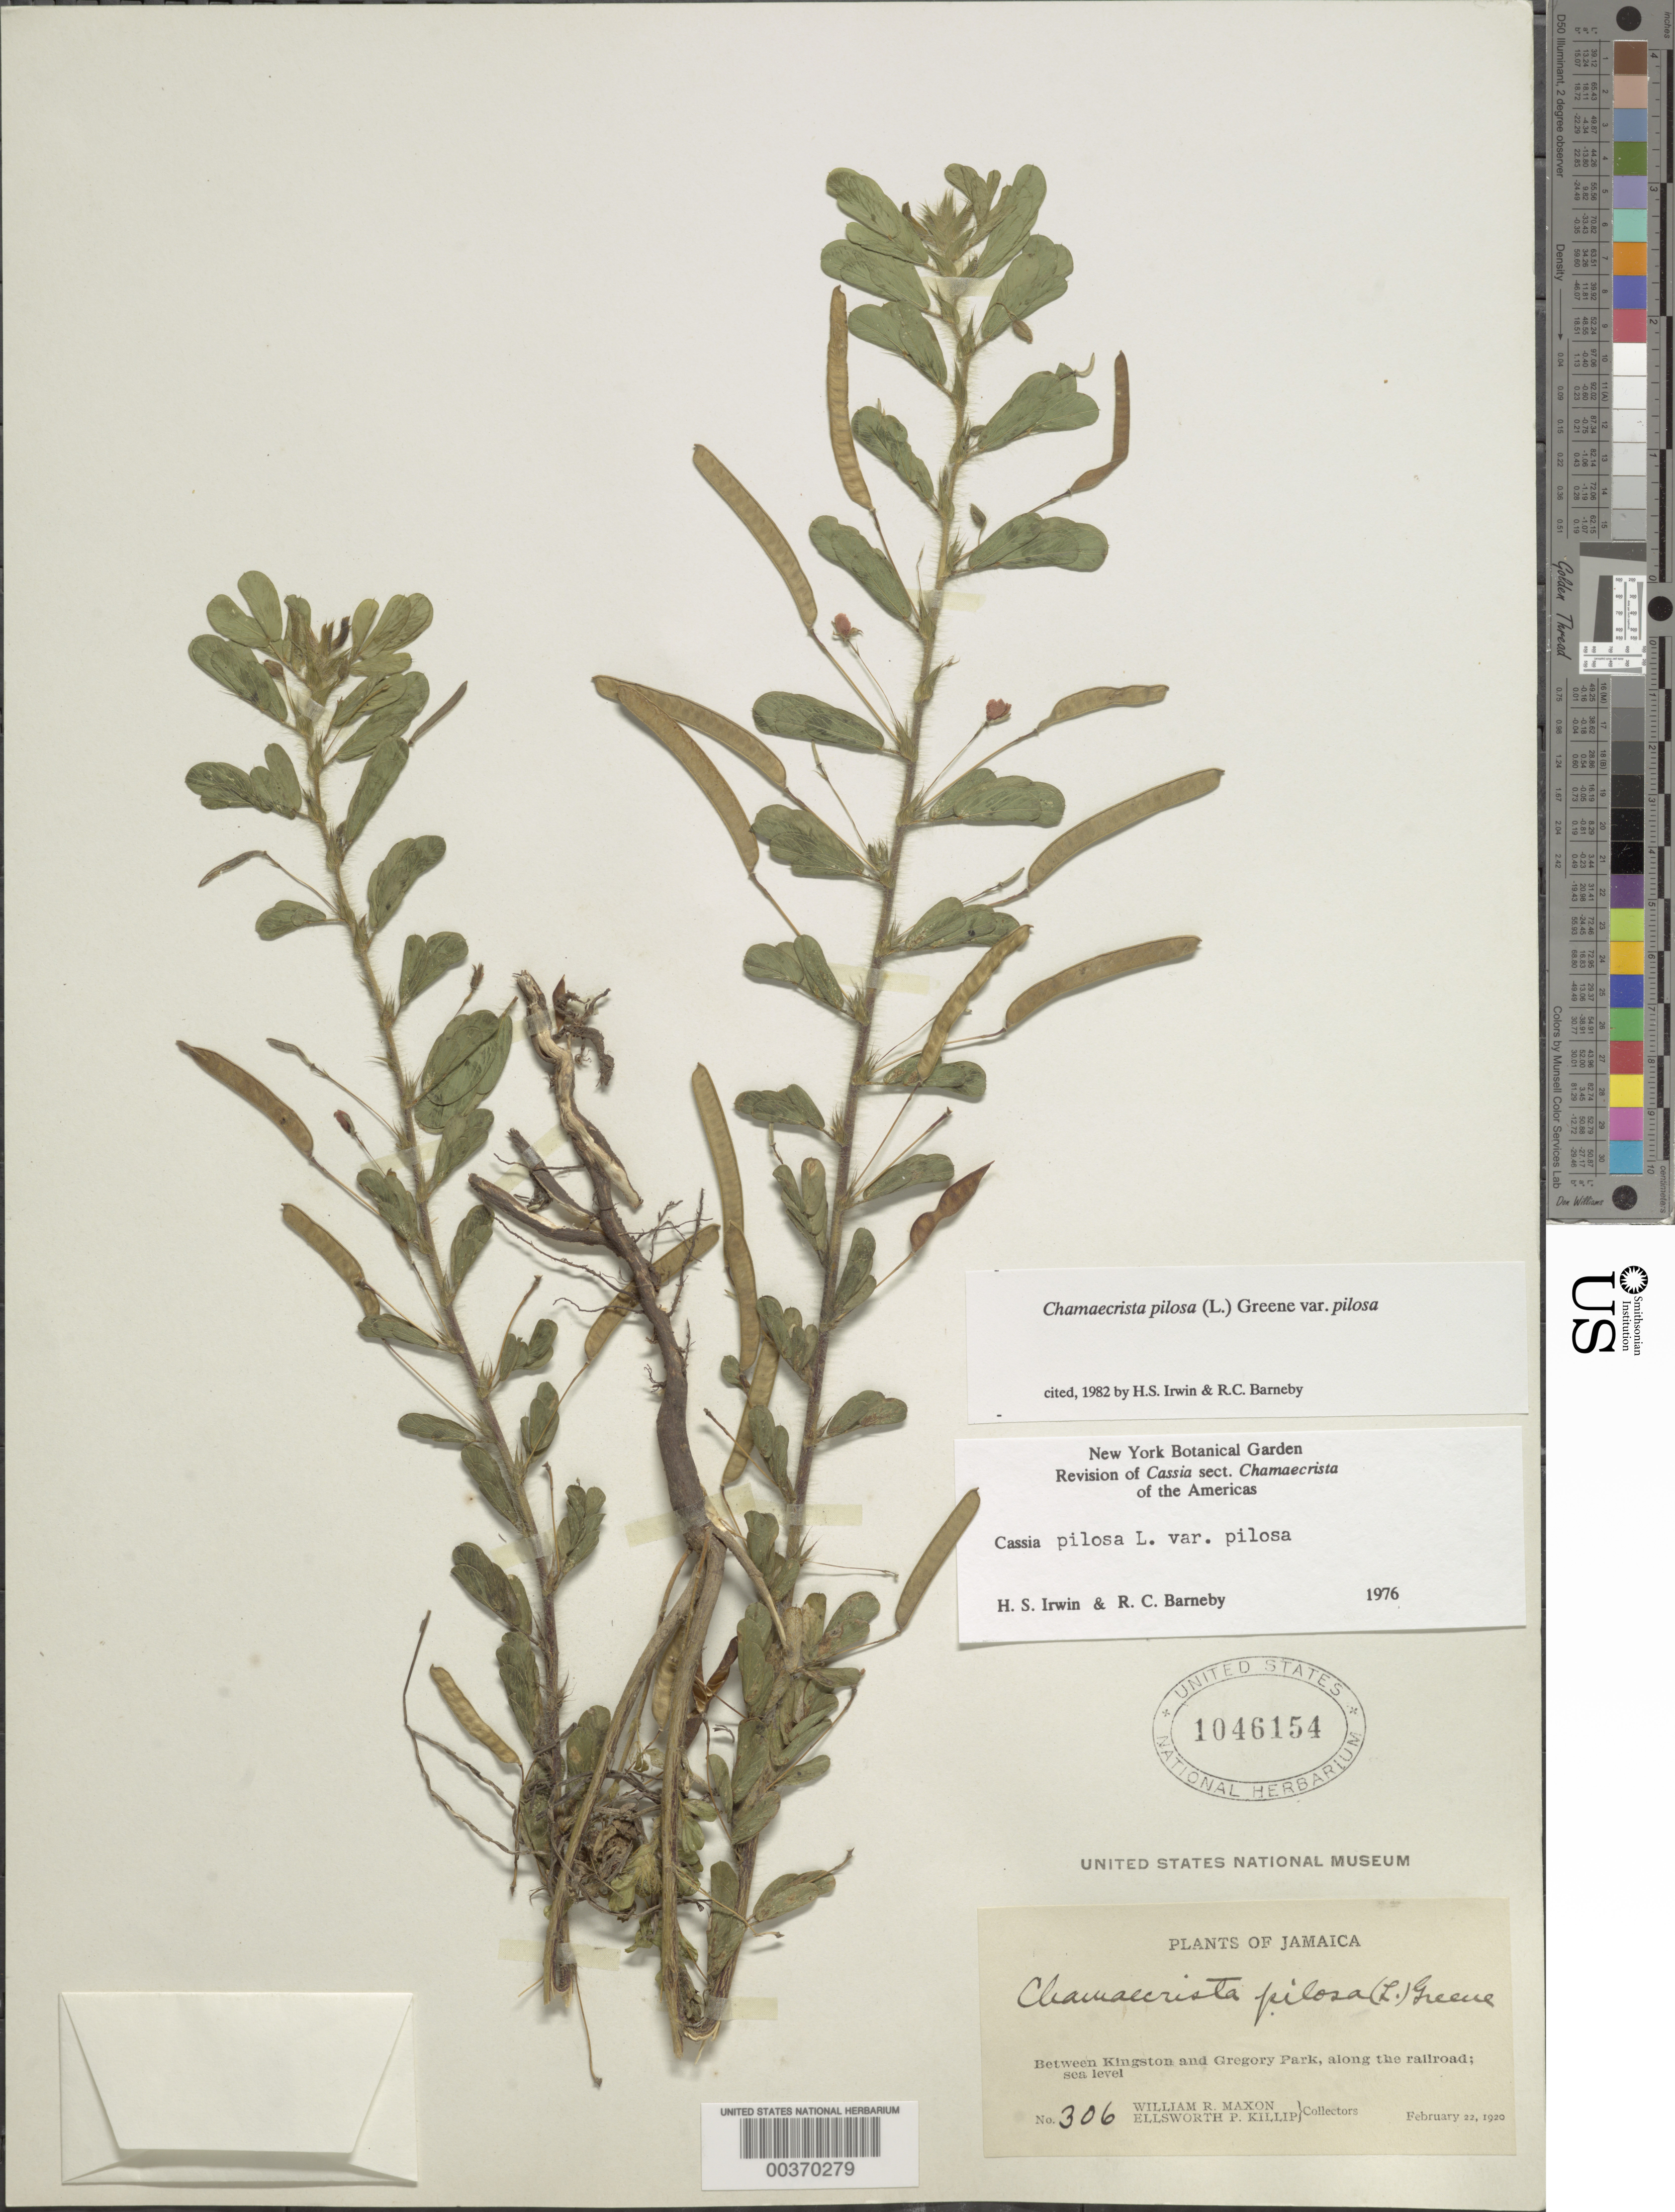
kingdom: Plantae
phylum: Tracheophyta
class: Magnoliopsida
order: Fabales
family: Fabaceae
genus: Chamaecrista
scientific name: Chamaecrista pilosa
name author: (L.) Greene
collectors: W. R. Maxon & E. P. Killip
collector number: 306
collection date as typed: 22 Feb 1920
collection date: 1920-02-22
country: Jamaica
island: Greater Antilles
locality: Between kingston and gregory park, along the railroad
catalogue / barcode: US 1046154